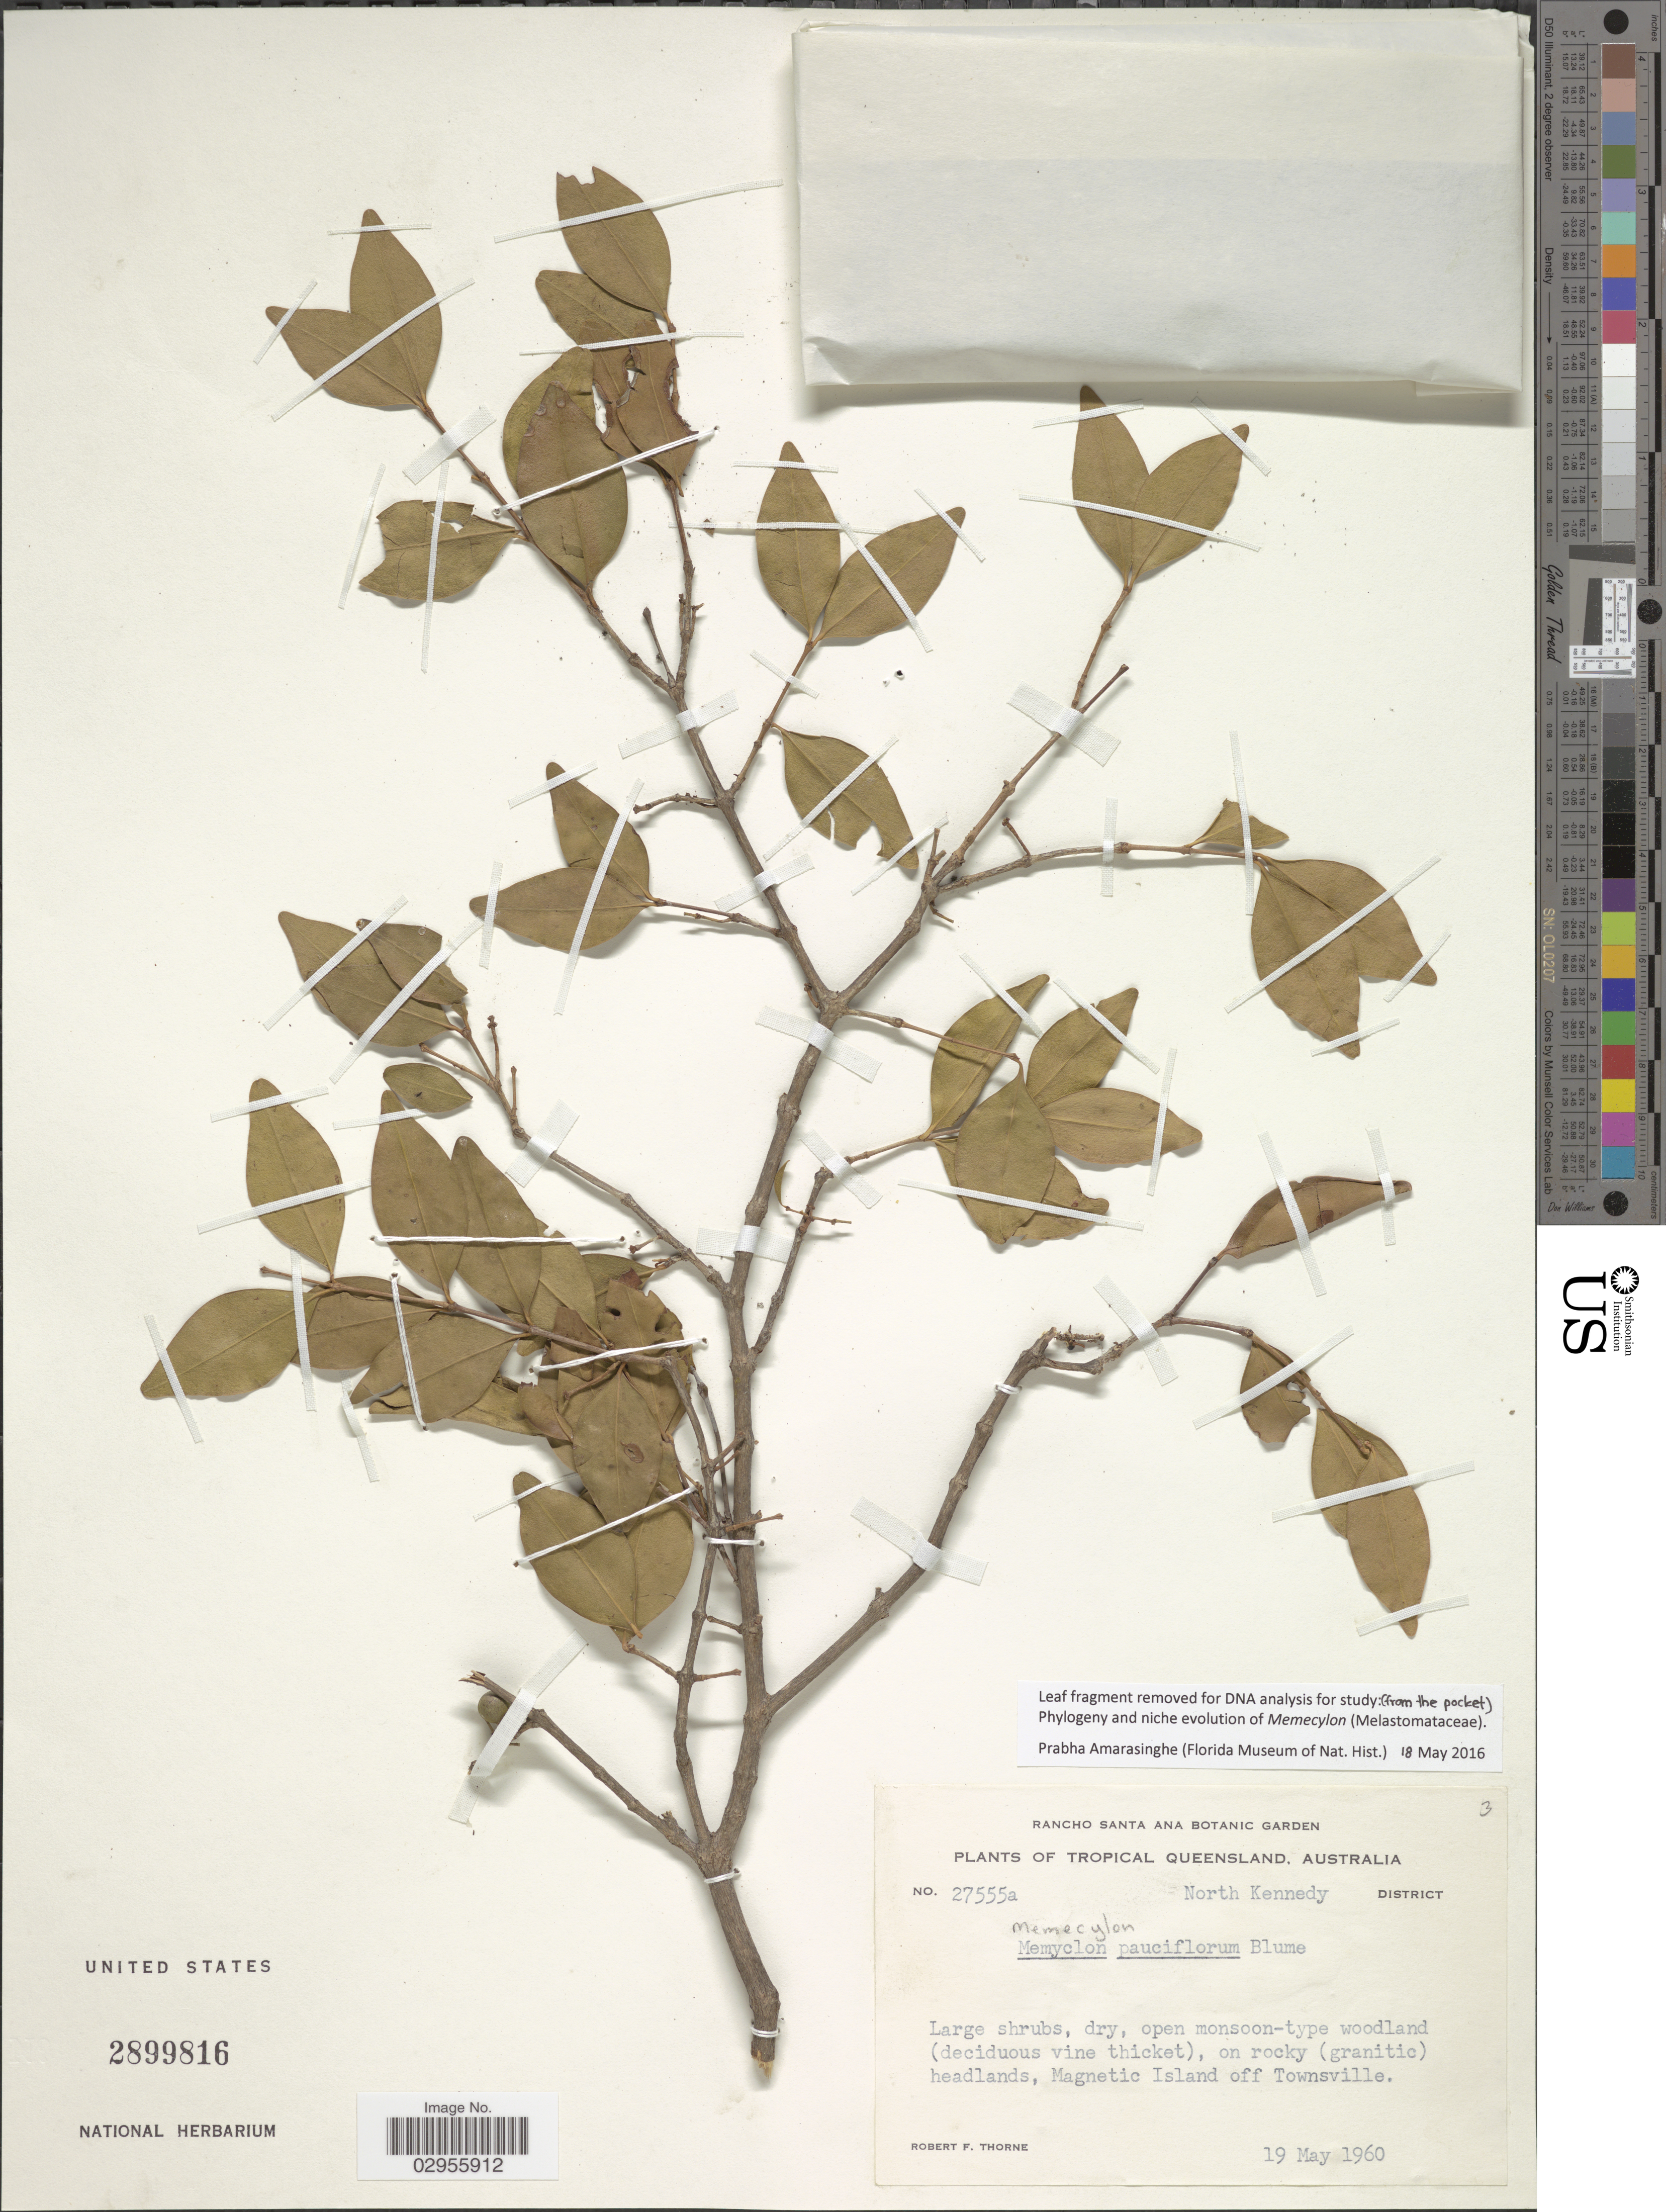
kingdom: Plantae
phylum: Tracheophyta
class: Magnoliopsida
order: Myrtales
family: Melastomataceae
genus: Memecylon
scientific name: Memecylon pauciflorum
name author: Blume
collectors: R. F. Thorne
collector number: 27555a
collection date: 1960-05-19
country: Australia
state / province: Queensland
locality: North Kennedy District. Magnetic Island off Townsville.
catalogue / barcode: US 2899816